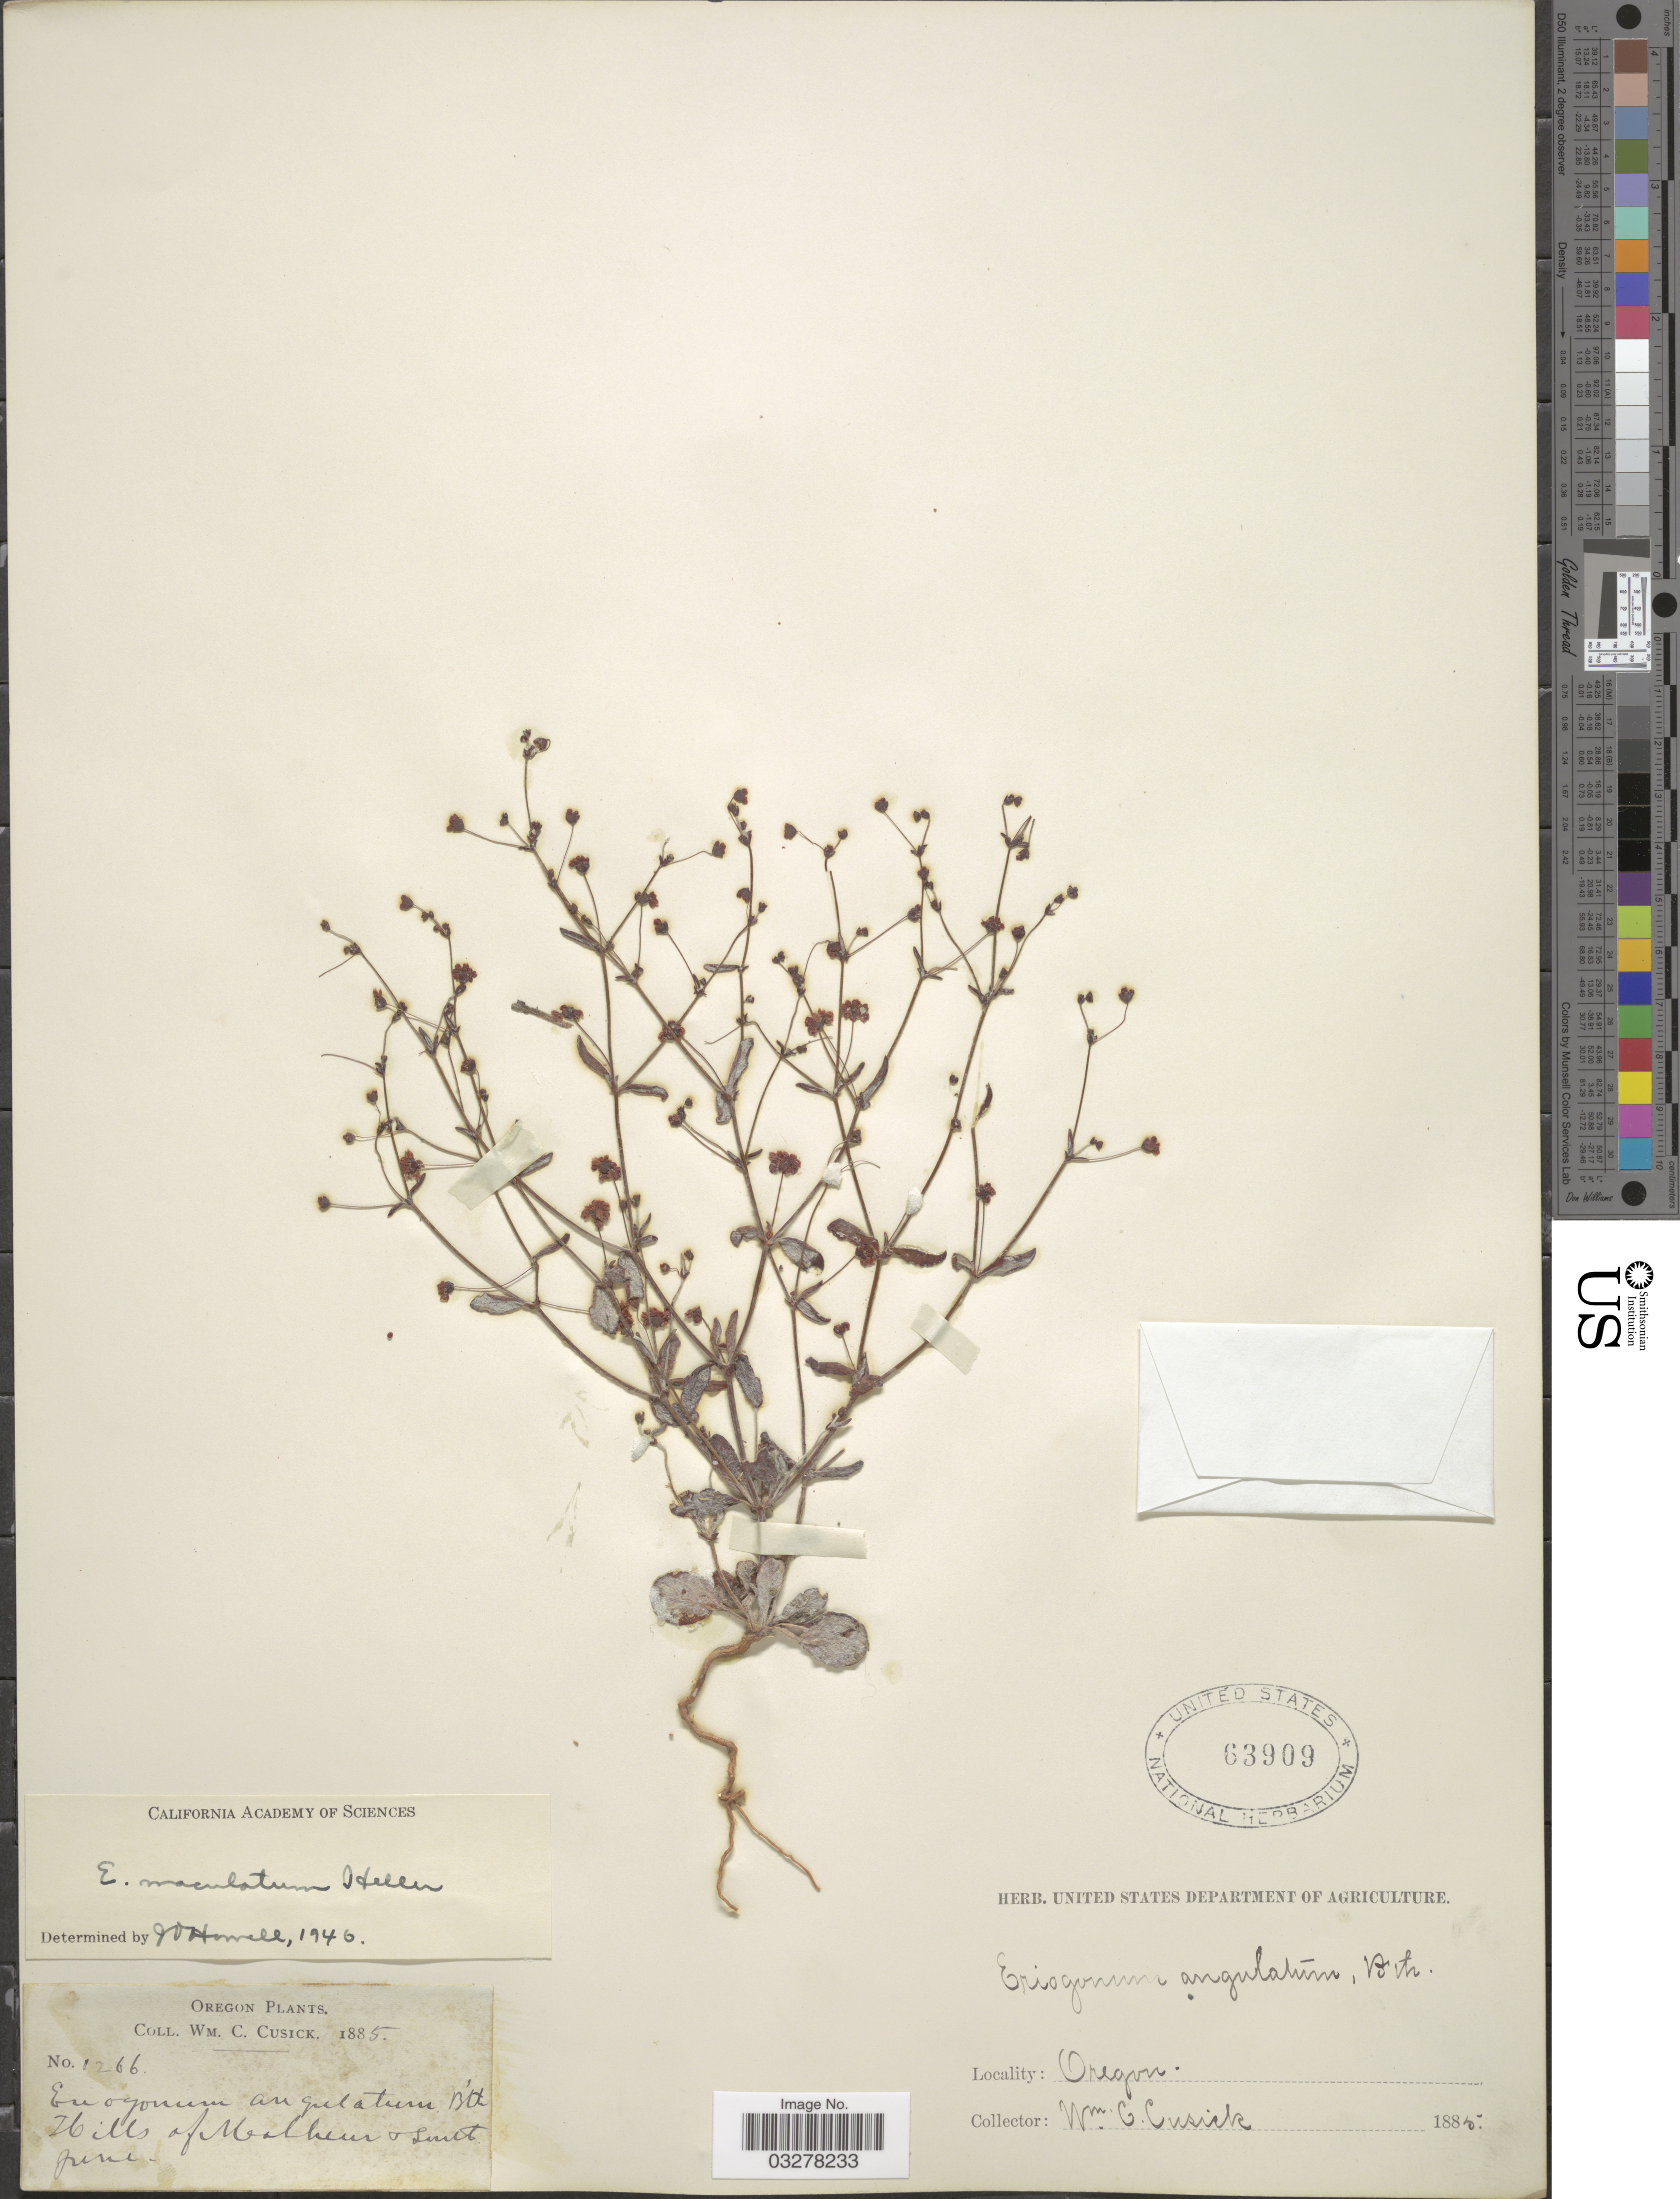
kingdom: Plantae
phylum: Tracheophyta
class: Magnoliopsida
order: Caryophyllales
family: Polygonaceae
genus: Eriogonum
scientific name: Eriogonum maculatum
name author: A. Heller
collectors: W. C. Cusick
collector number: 1266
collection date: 1885-06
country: United States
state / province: Oregon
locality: Hills of Malheur & South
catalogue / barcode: US 63909